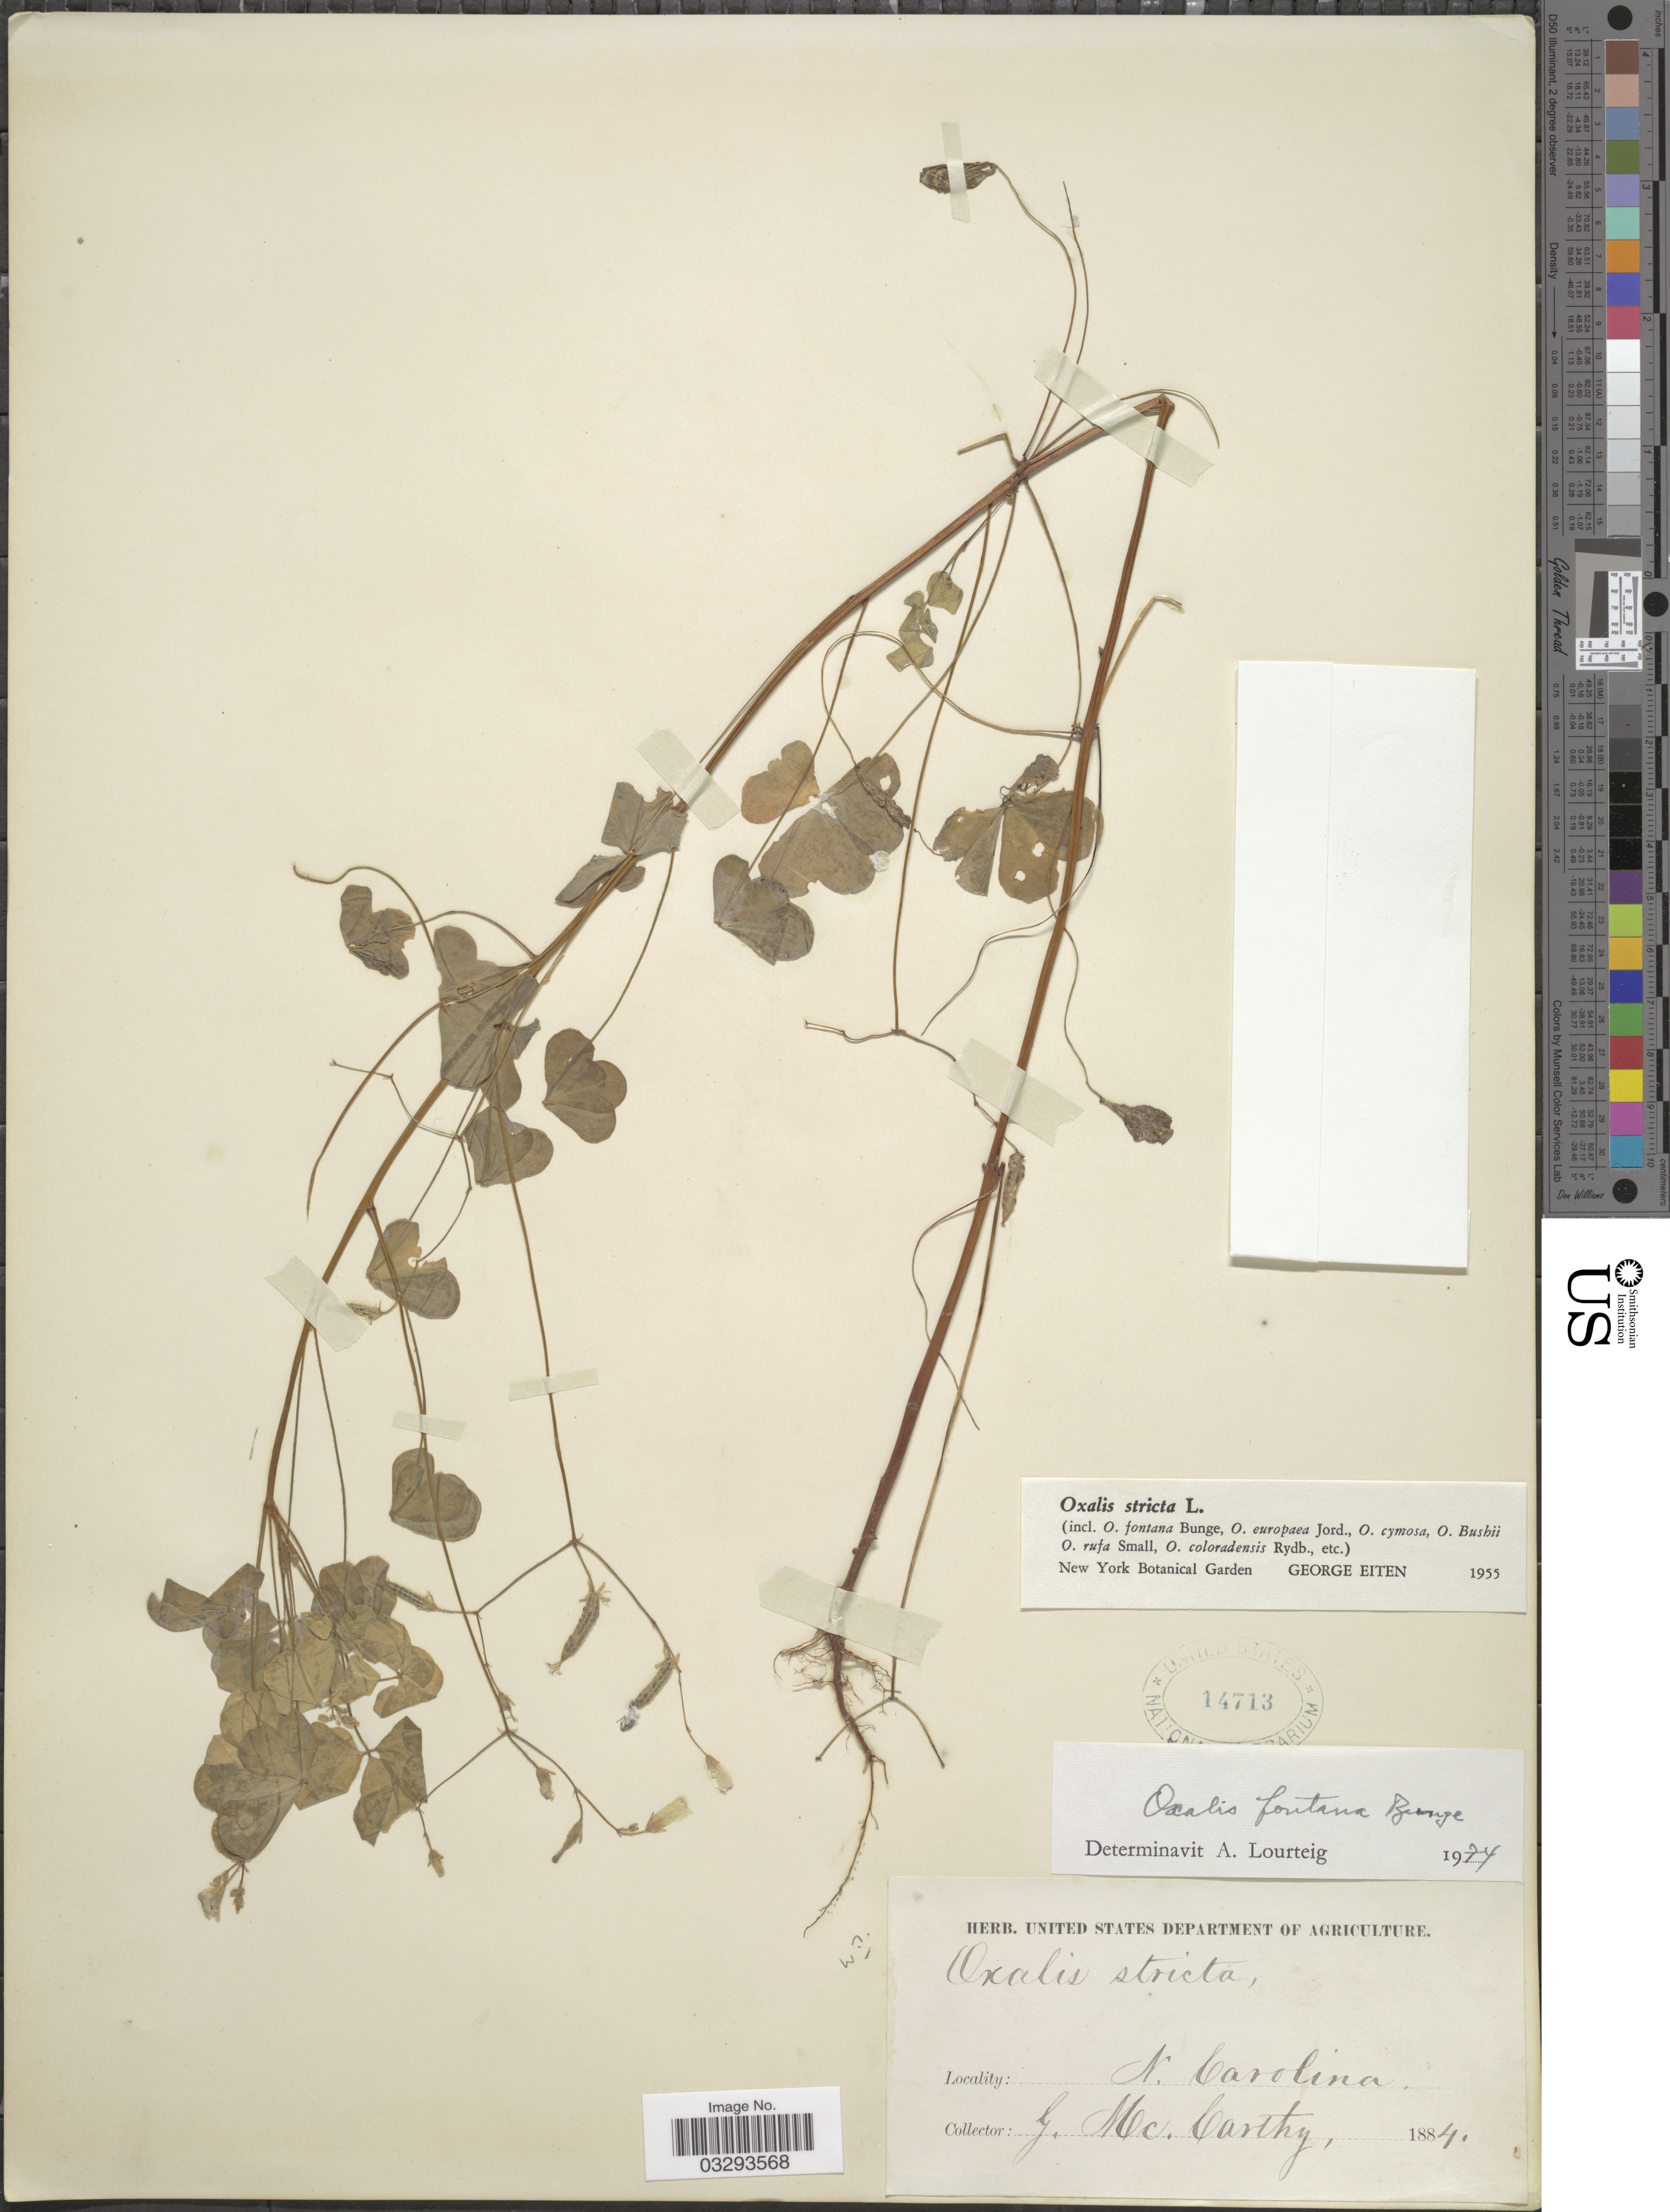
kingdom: Plantae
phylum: Tracheophyta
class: Magnoliopsida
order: Oxalidales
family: Oxalidaceae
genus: Oxalis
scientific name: Oxalis fontana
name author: Bunge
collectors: G. McCarthy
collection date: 1884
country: United States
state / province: North Carolina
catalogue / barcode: US 14713